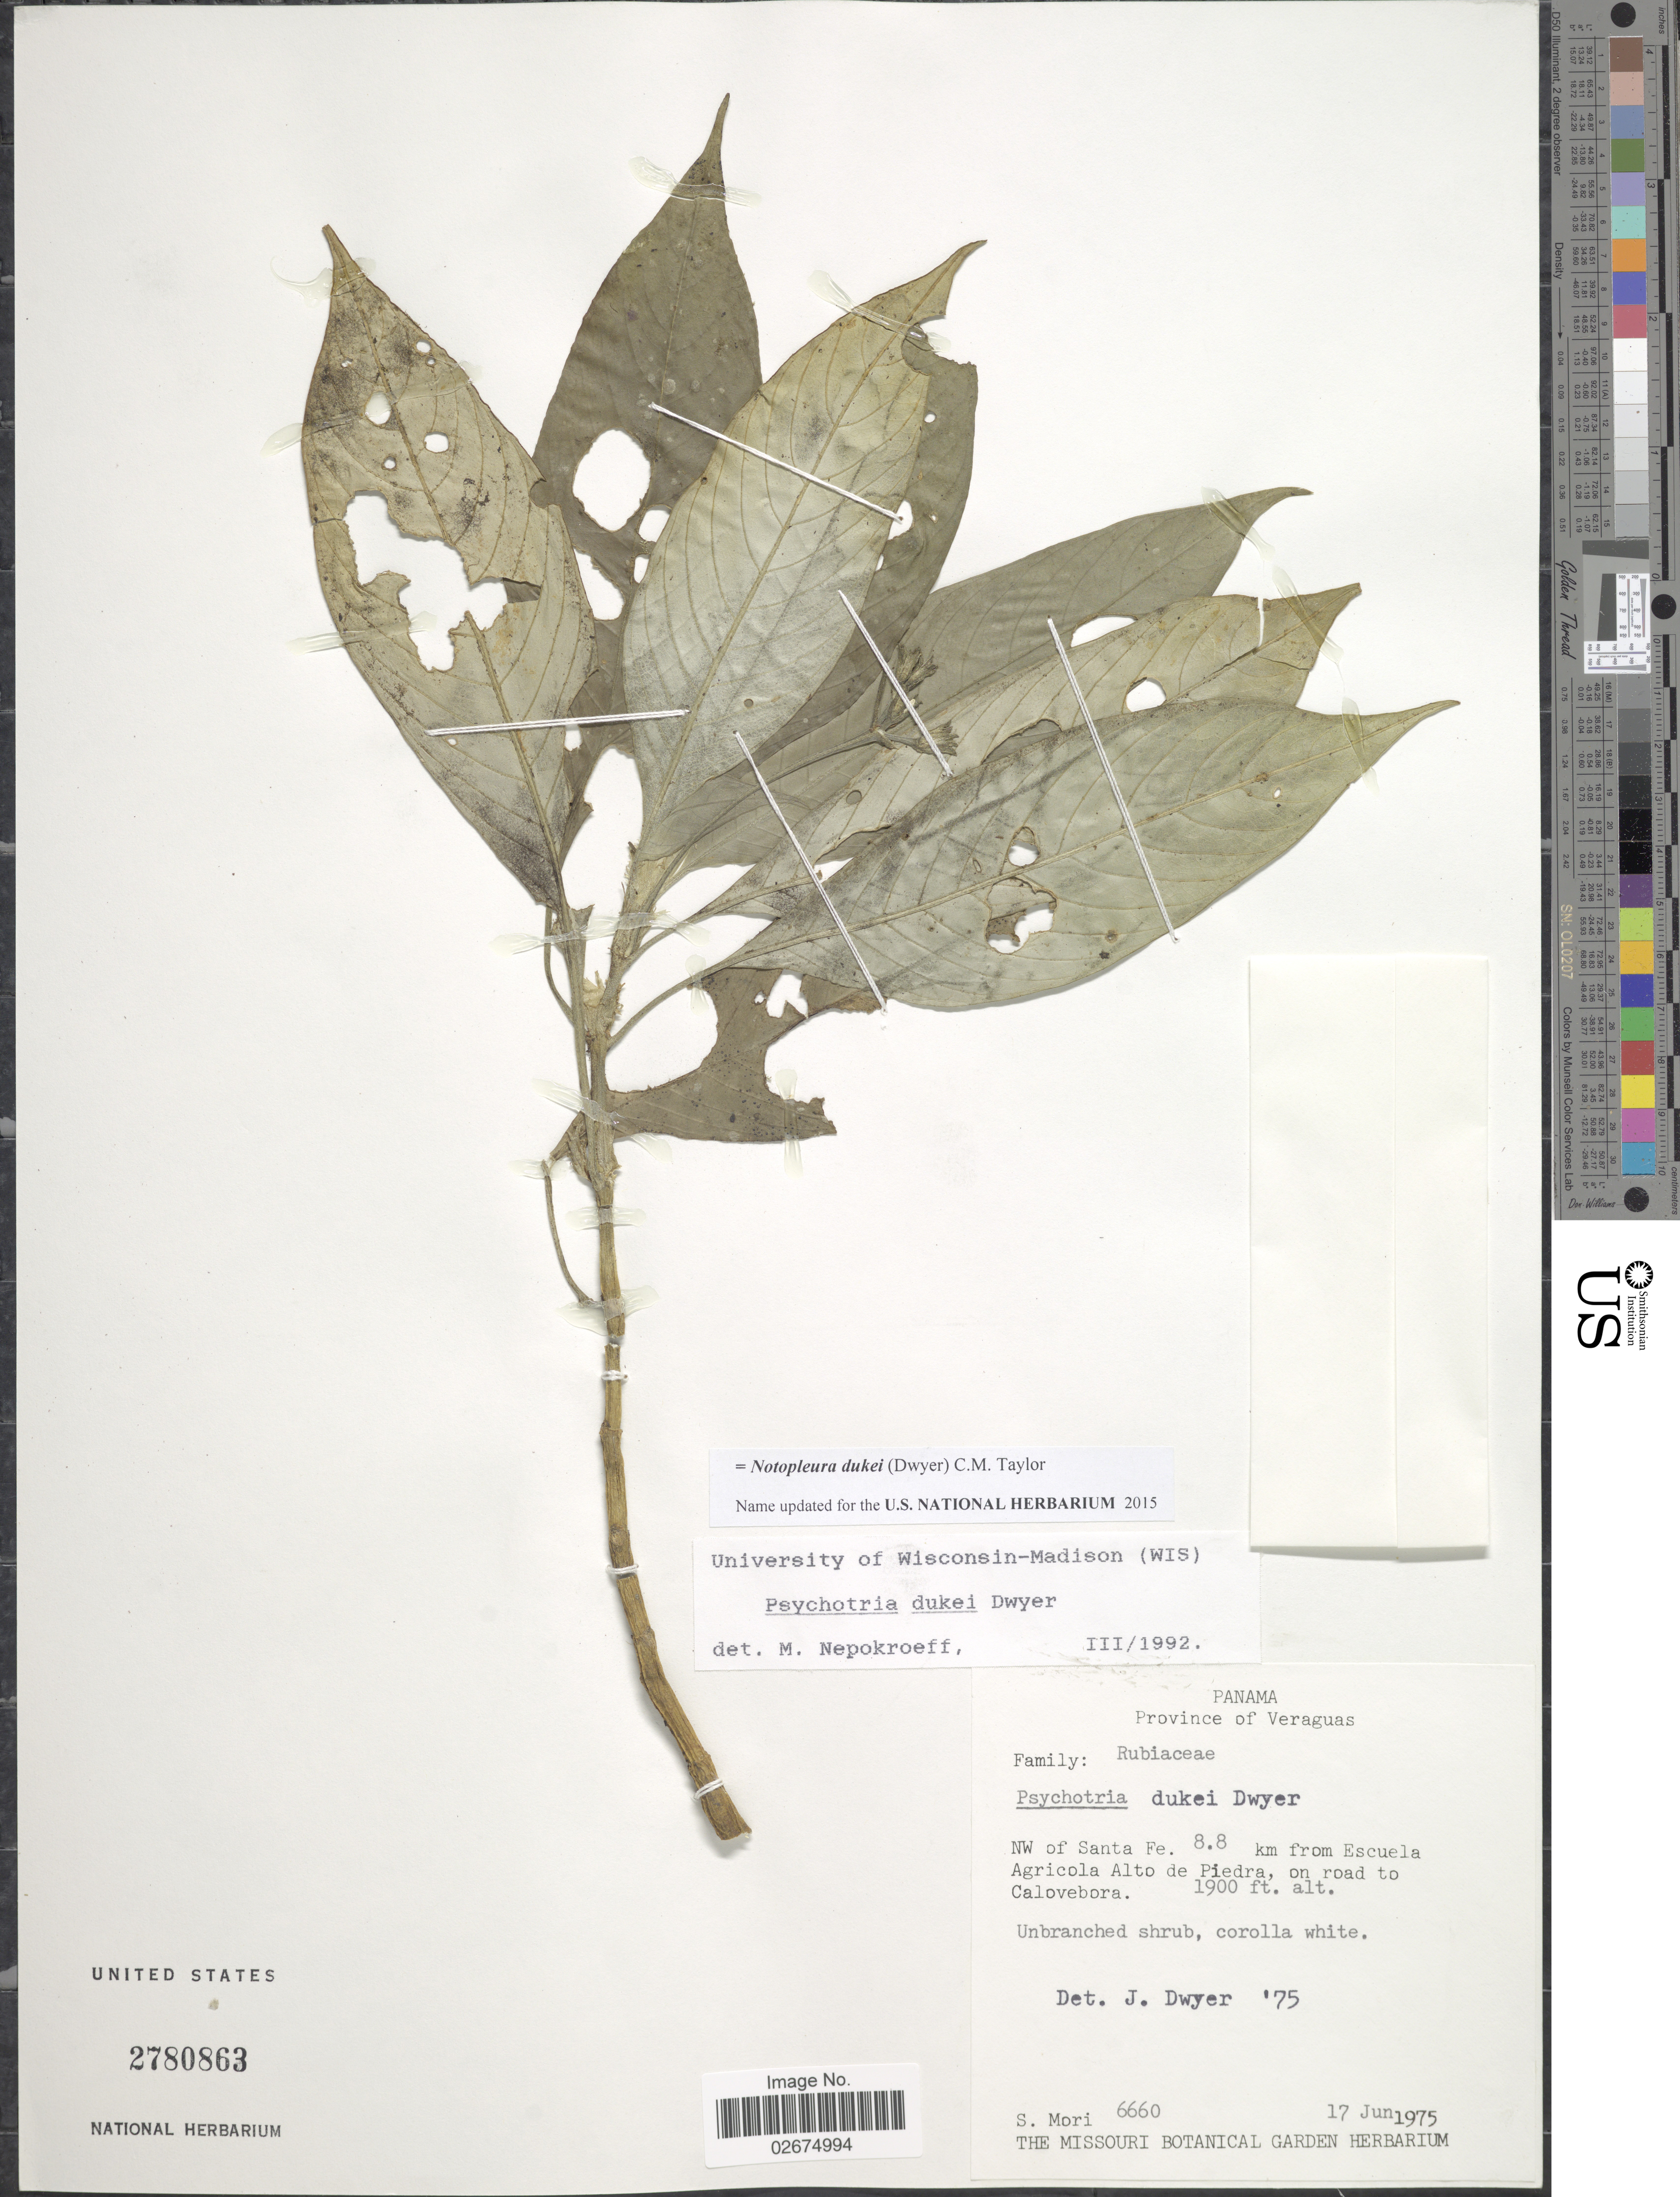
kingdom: Plantae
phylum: Tracheophyta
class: Magnoliopsida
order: Gentianales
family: Rubiaceae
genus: Notopleura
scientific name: Notopleura dukei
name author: (Dwyer) C.M. Taylor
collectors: S. Mori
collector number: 6660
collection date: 1975-06-17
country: Panama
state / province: Veraguas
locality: NW of Santa Fe. 8.8 km from Escuela Agricola Alto de Piedra, on road to Calovebora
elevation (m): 579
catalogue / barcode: US 2780863